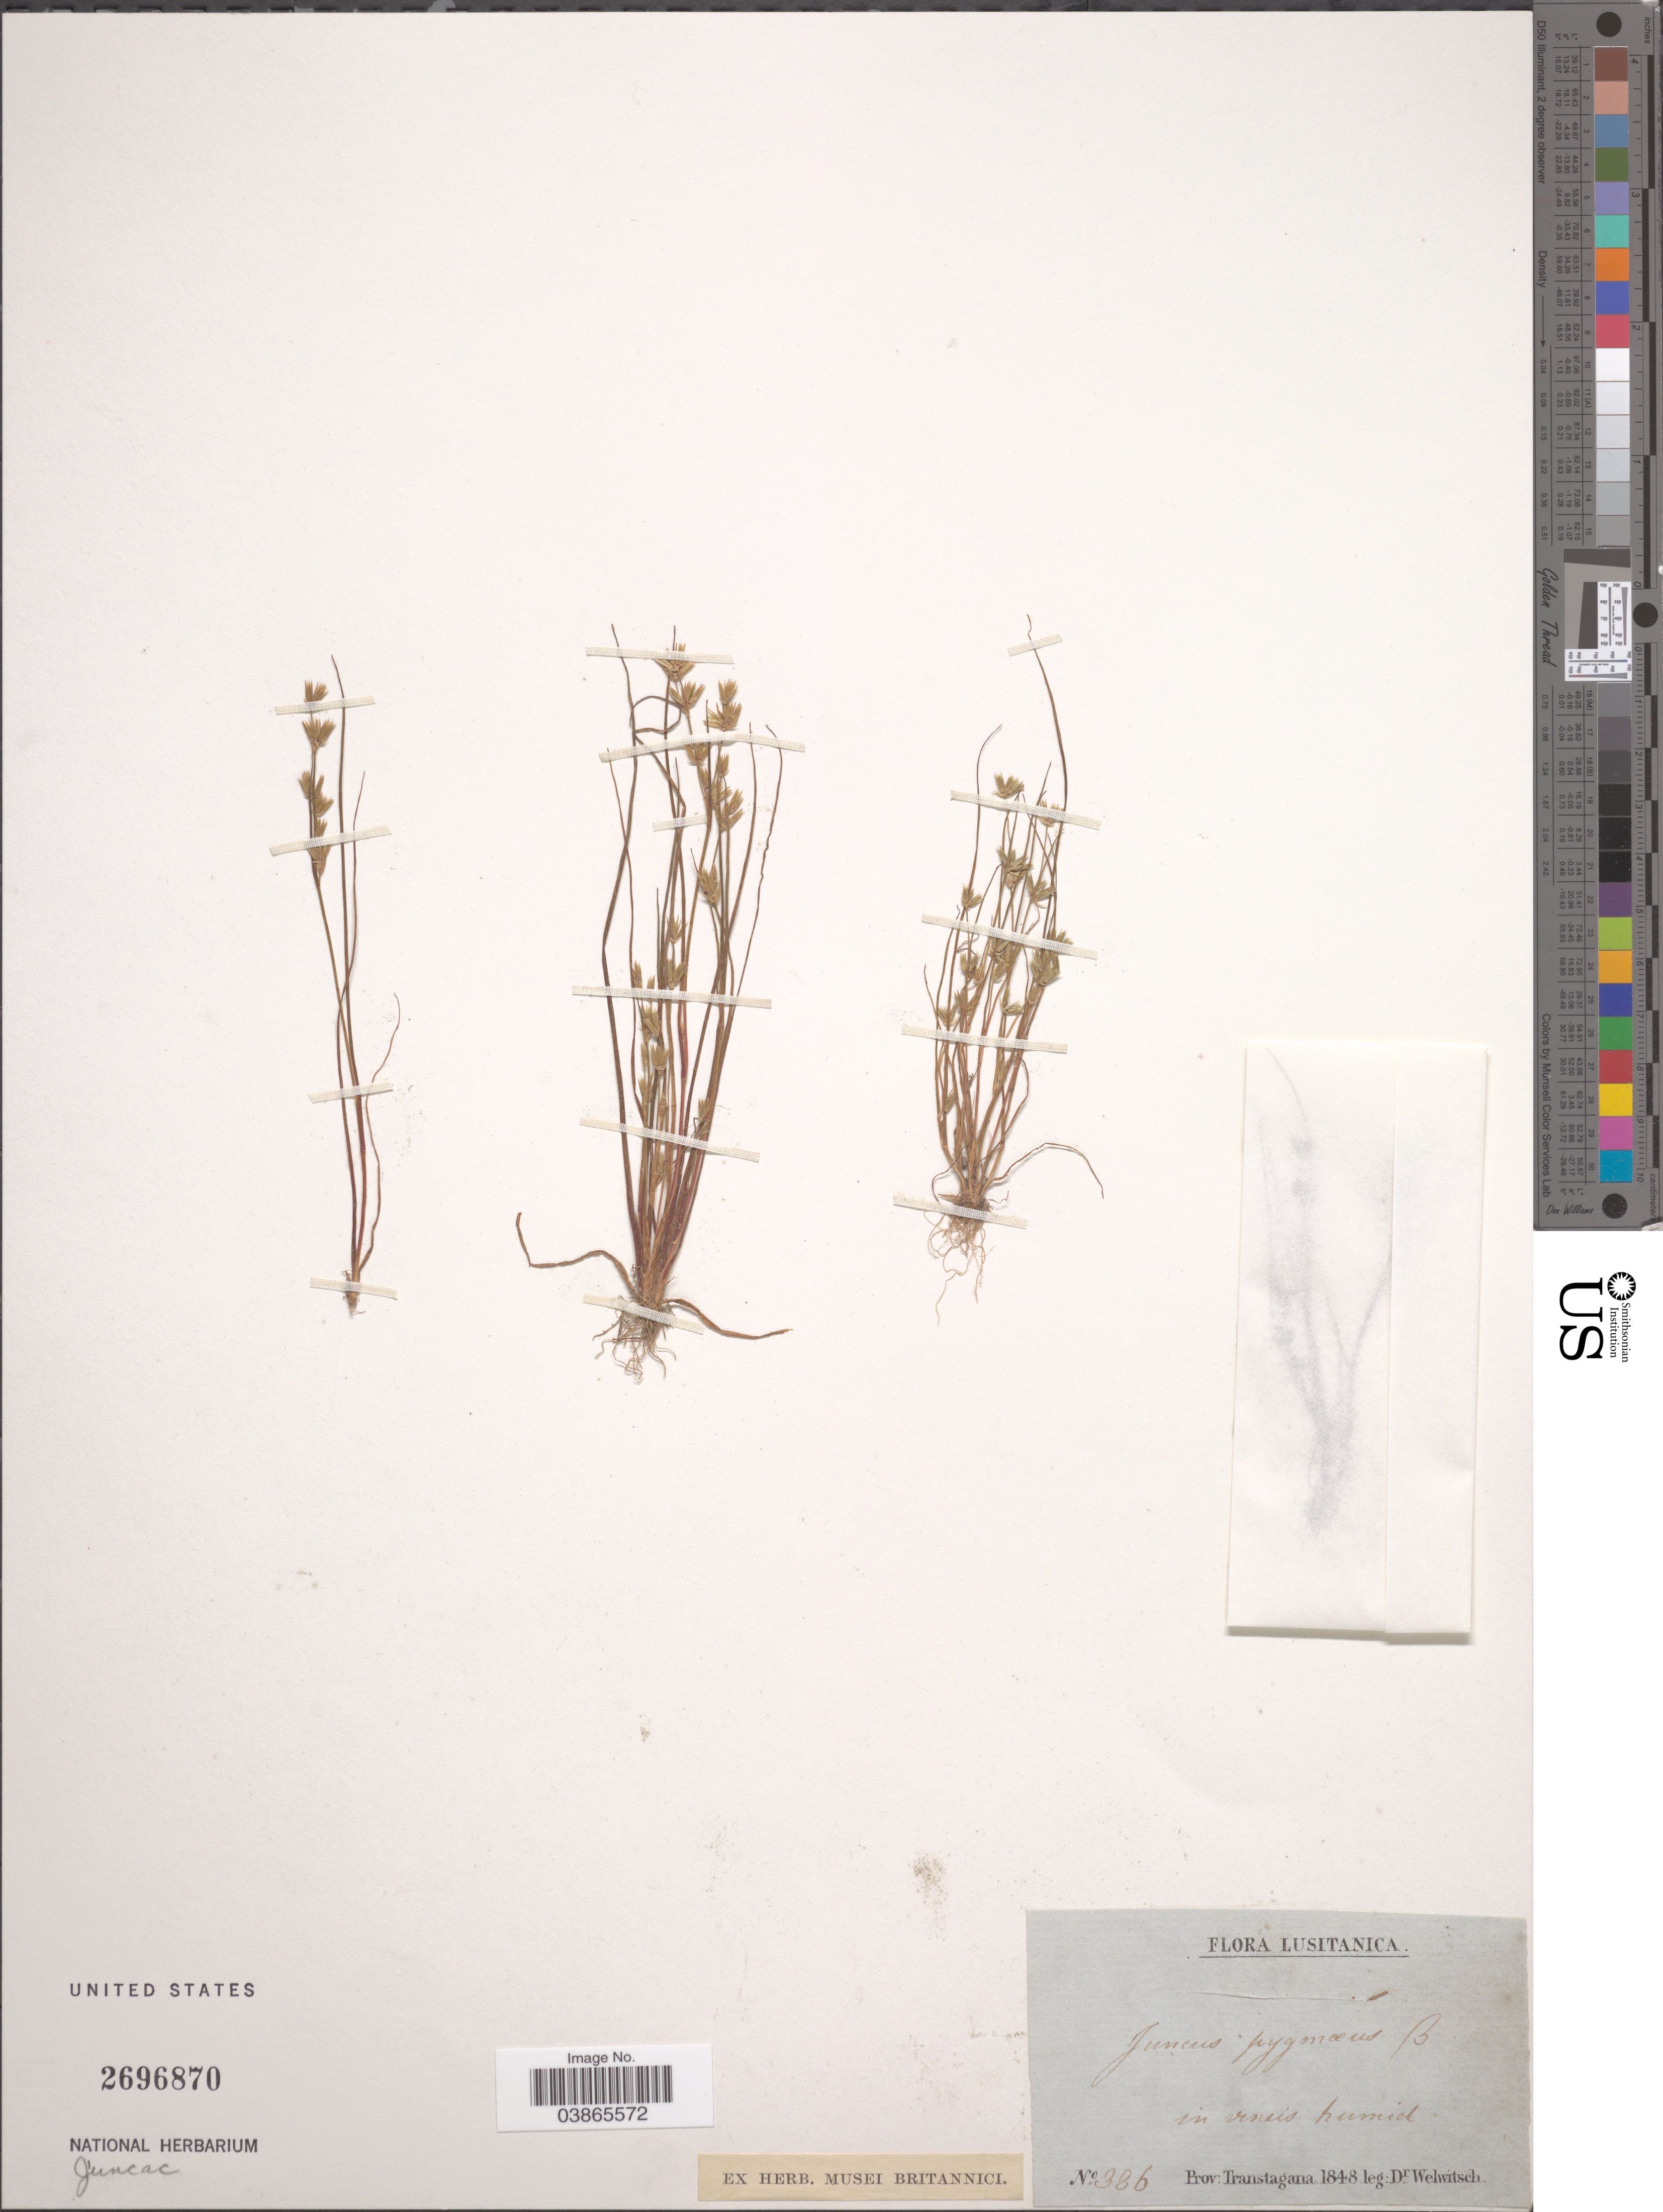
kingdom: Plantae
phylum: Tracheophyta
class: Liliopsida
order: Poales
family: Juncaceae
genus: Juncus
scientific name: Juncus pygmaeus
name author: Rich. ex Thuill.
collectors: -. Welwitsch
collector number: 386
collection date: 1848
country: Portugal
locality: Lusitanica. Prov: Transtagana.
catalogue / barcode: US 2696870